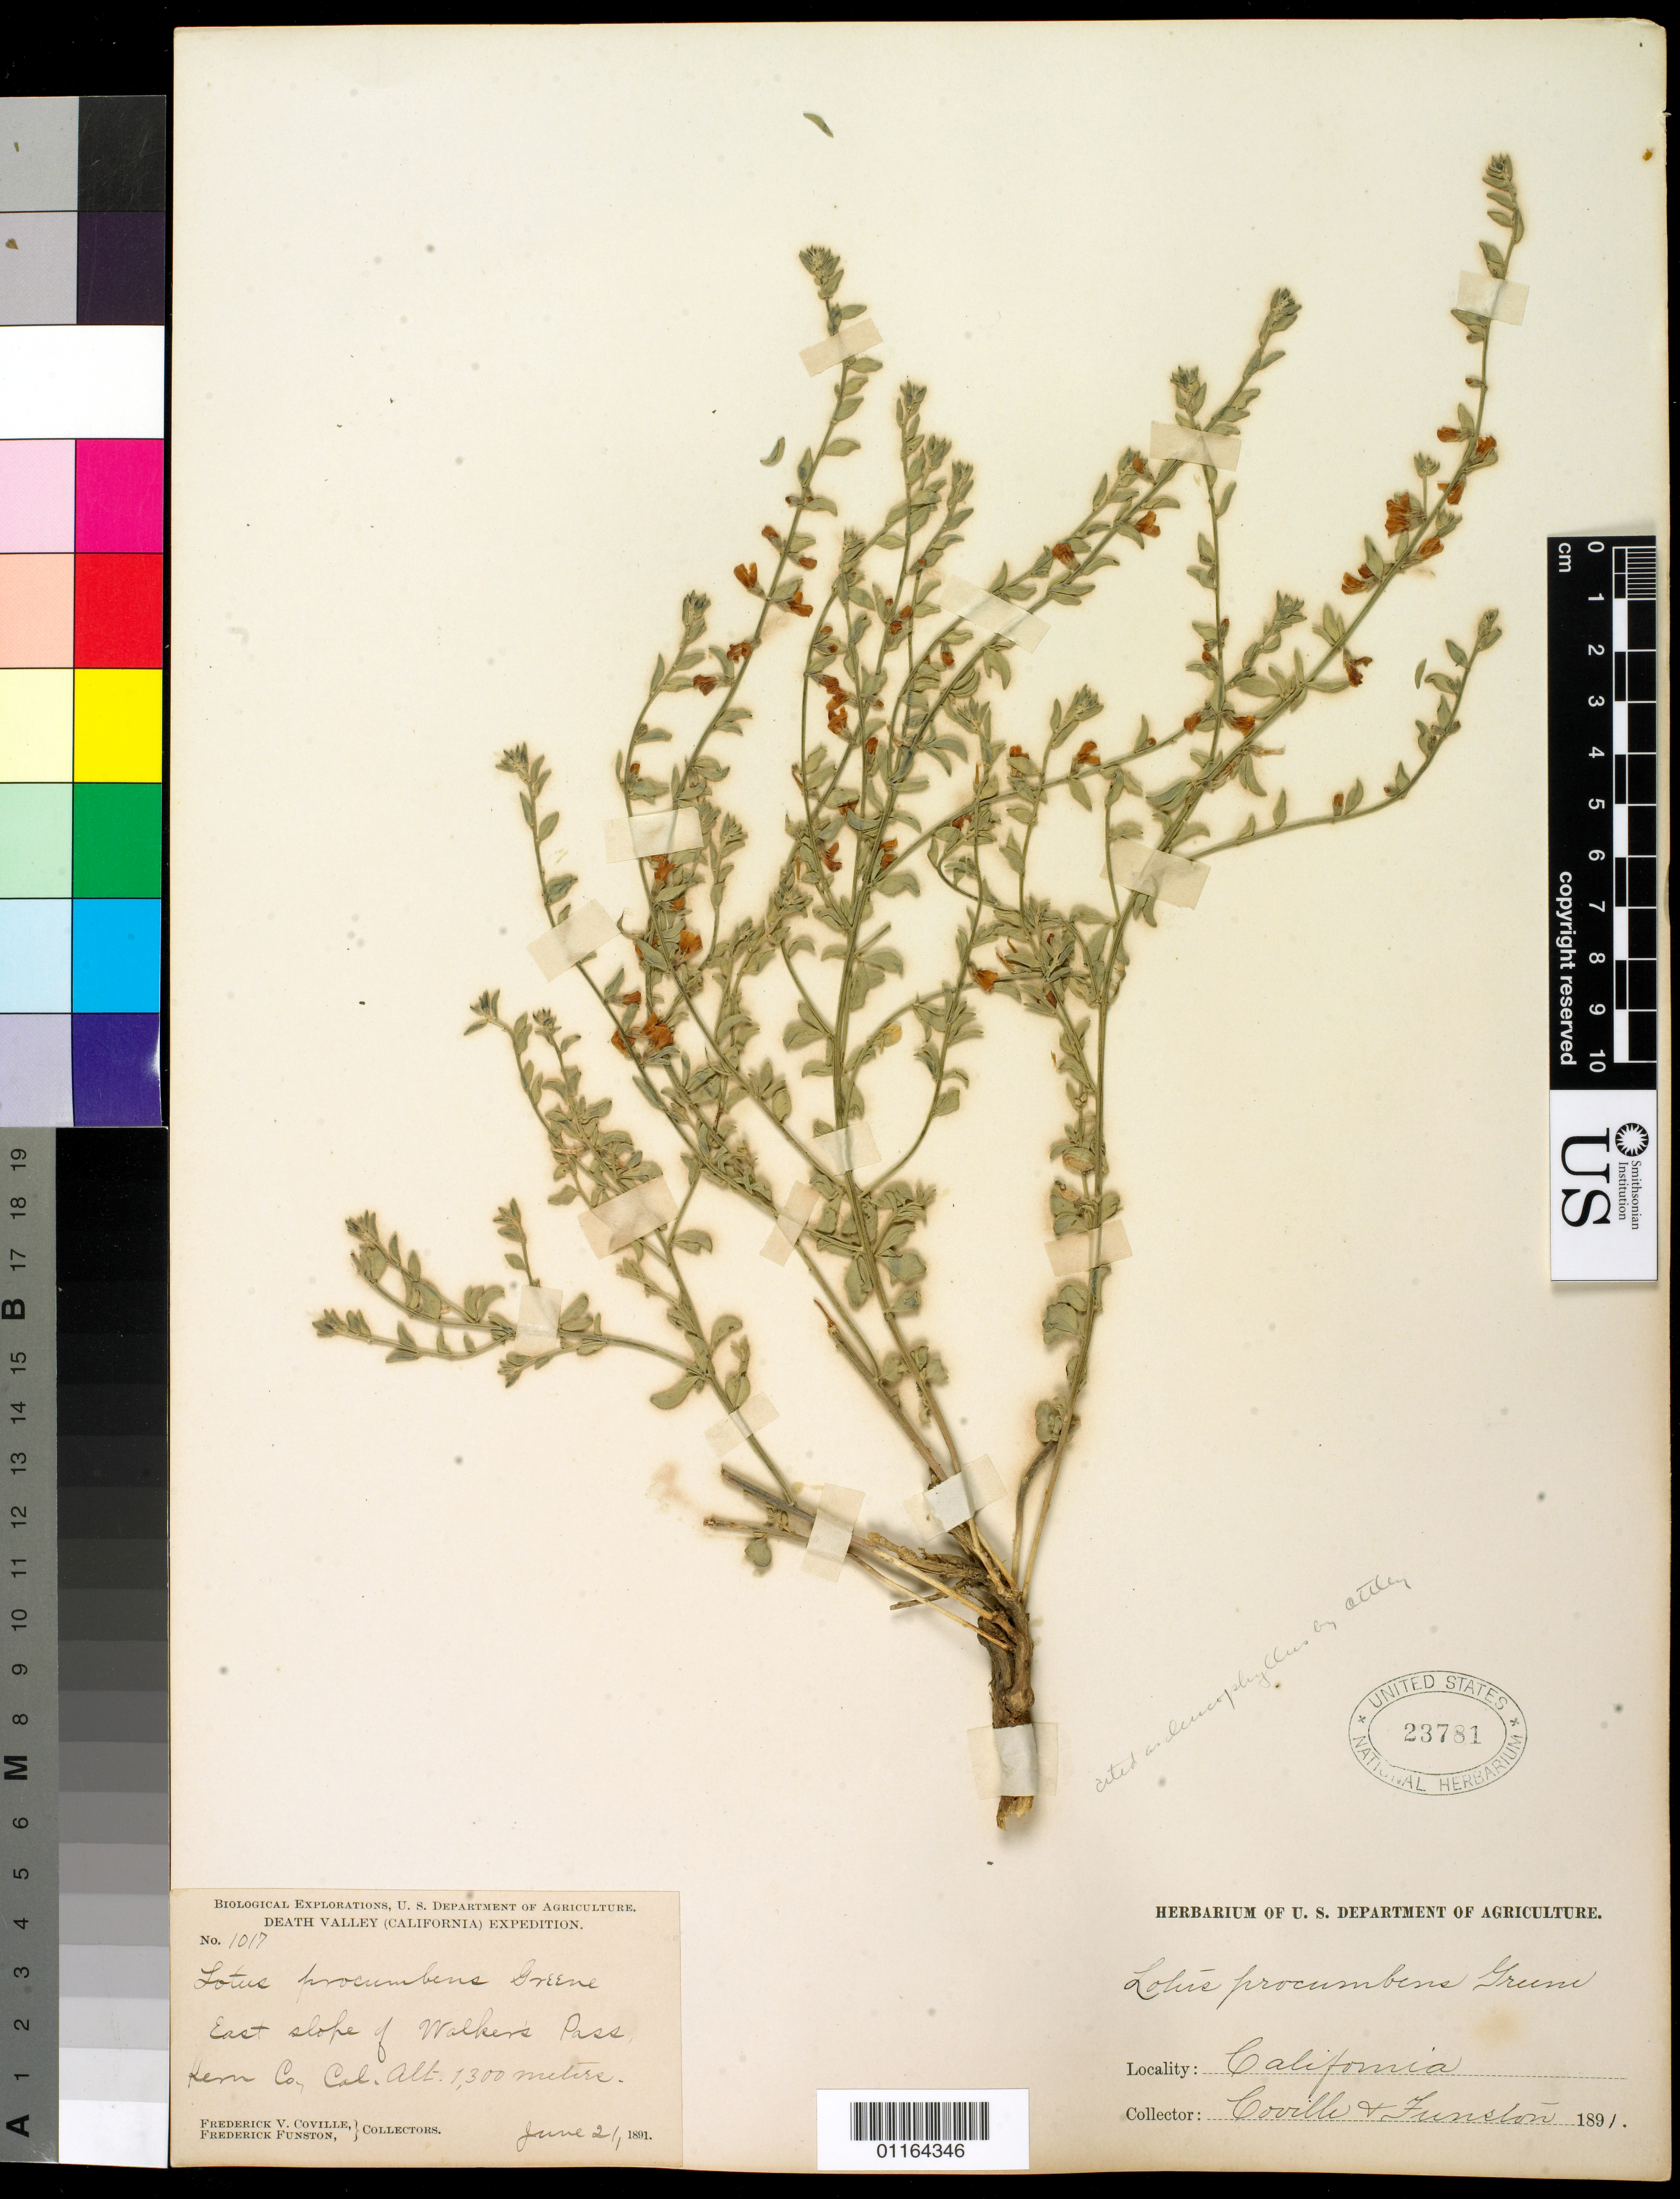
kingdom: Plantae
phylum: Tracheophyta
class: Magnoliopsida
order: Fabales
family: Fabaceae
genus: Syrmatium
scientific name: Syrmatium sericeum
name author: (Benth.) Greene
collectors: F. V. Coville & F. Funston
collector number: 1017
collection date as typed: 21 Jun 1891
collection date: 1891-06-21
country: United States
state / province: California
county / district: Kern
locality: East slope of Walker Pass.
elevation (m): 1300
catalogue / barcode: US 23781